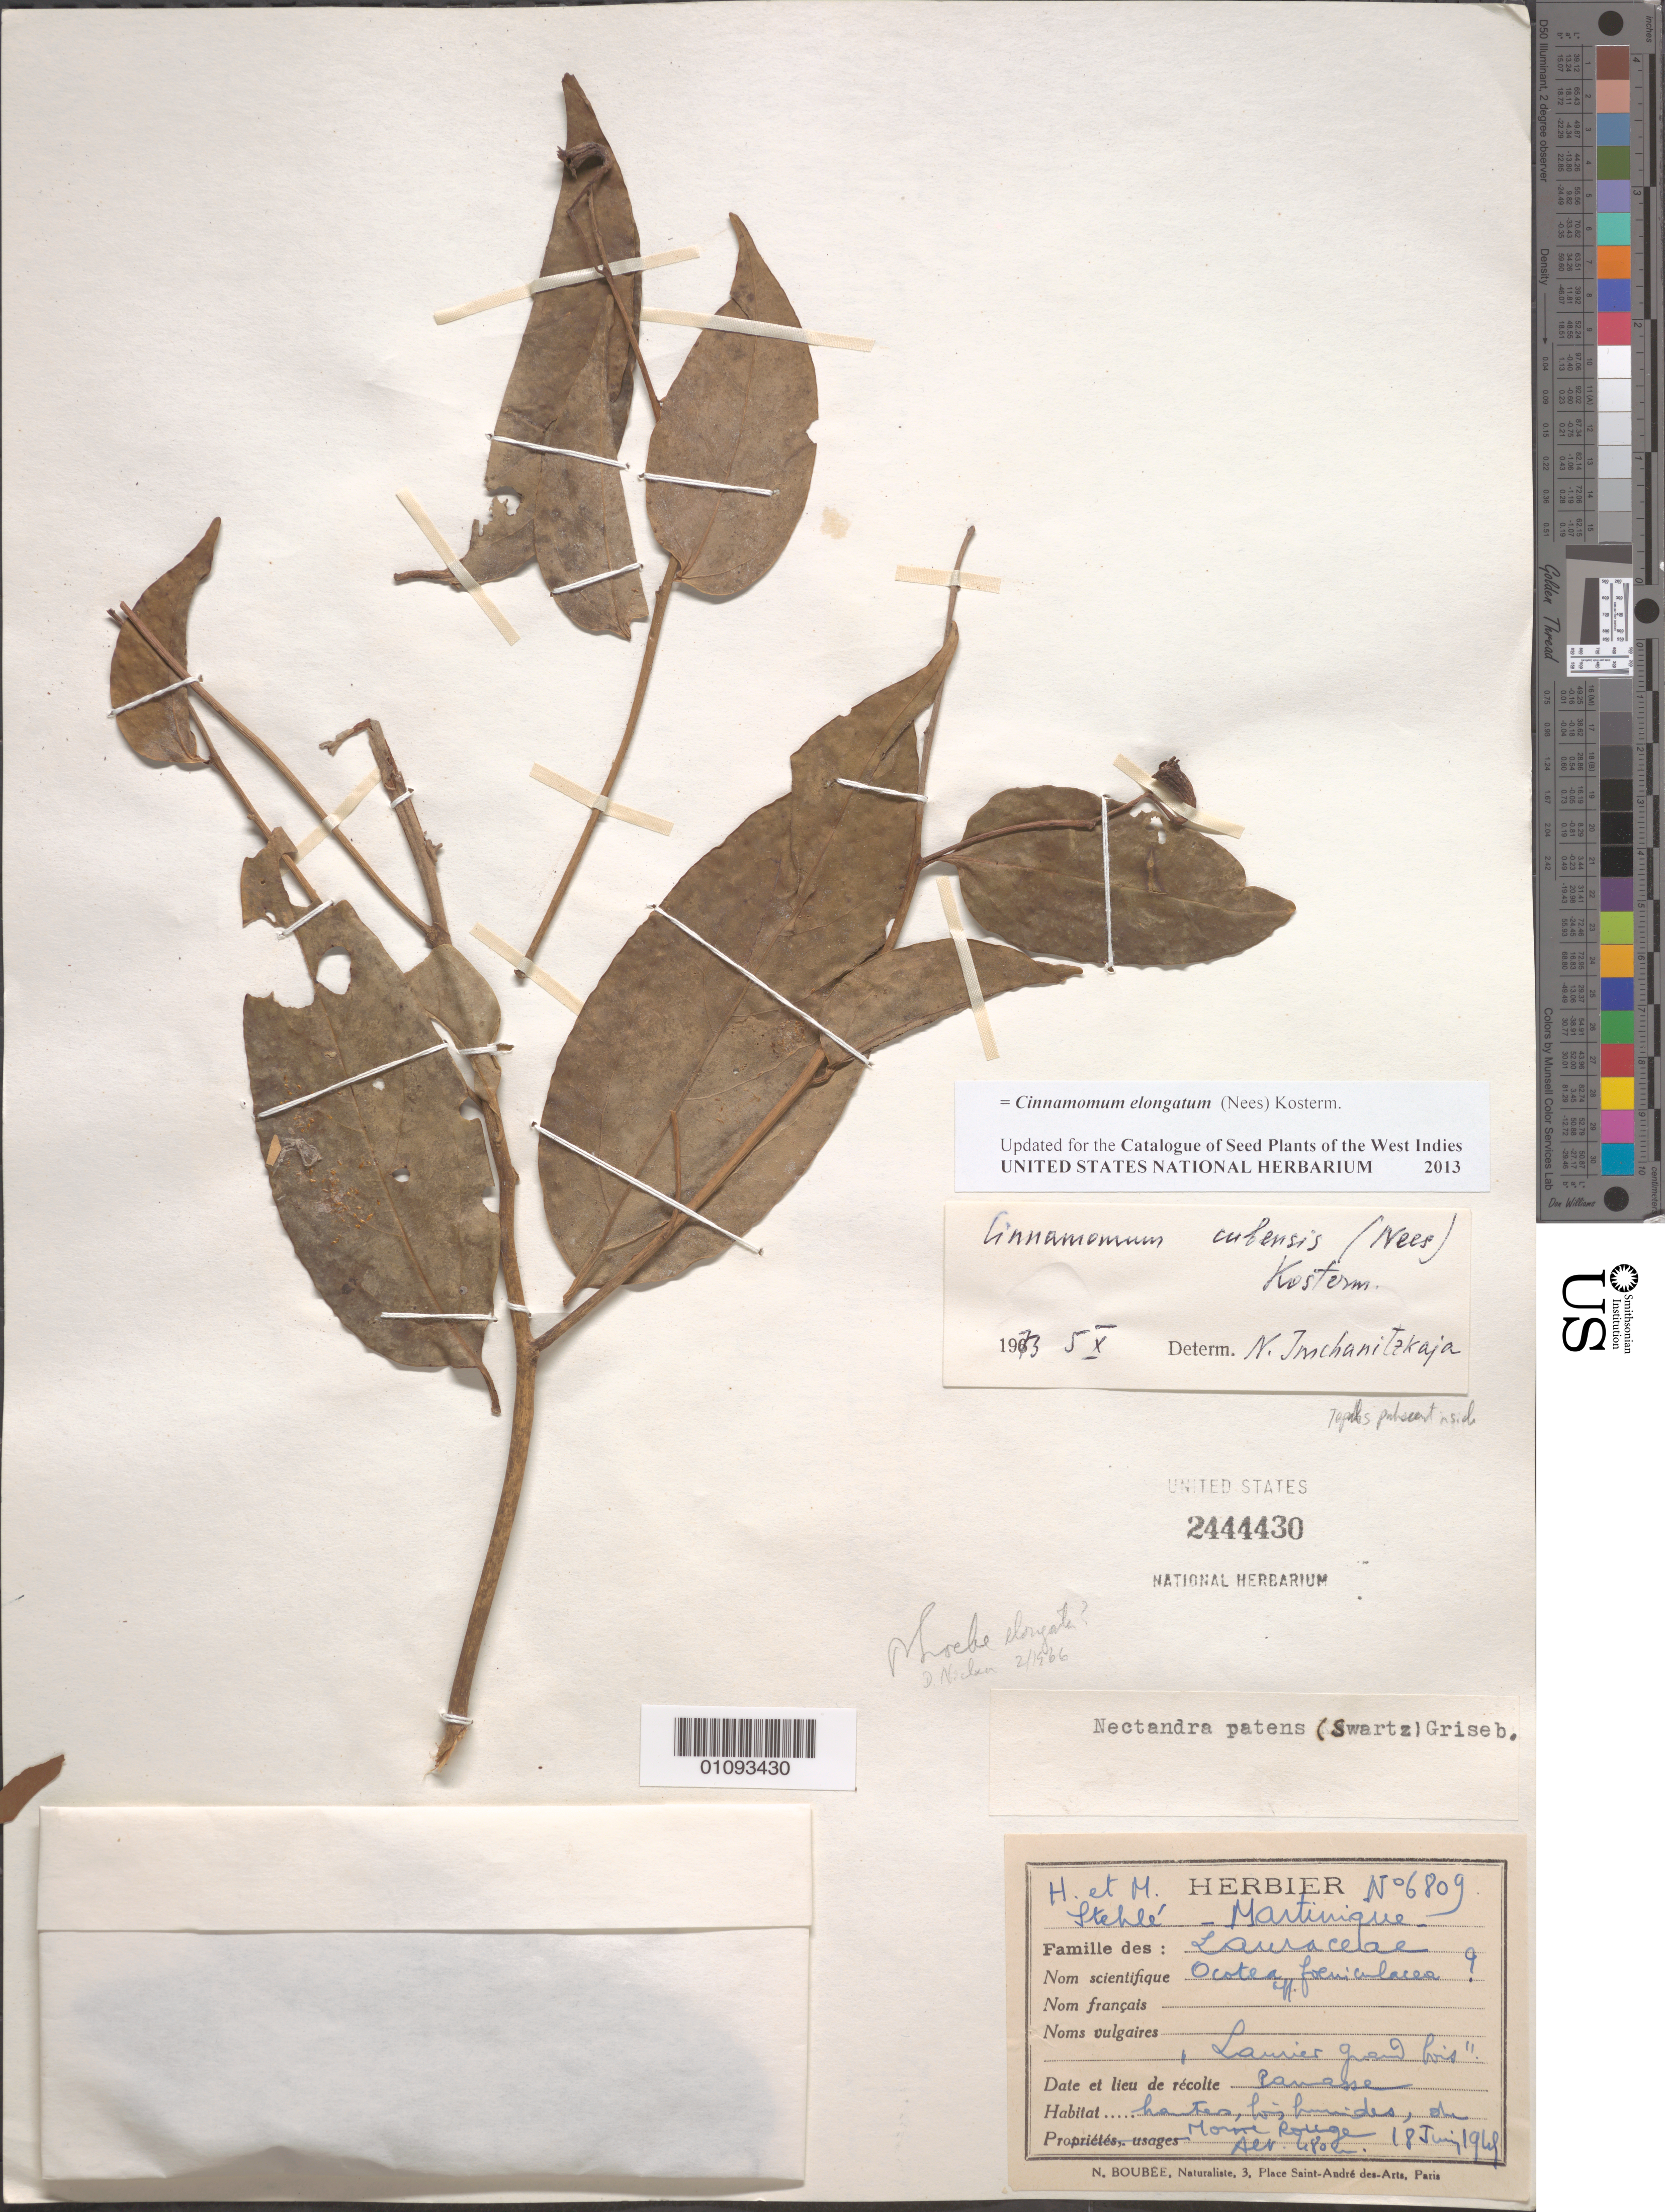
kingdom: Plantae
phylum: Tracheophyta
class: Magnoliopsida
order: Laurales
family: Lauraceae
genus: Cinnamomum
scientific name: Cinnamomum elongatum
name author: (Nees) Kosterm.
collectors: H. Stehlé & M. Stehlé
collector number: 6809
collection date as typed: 18 Jul 1941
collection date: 1941-07-18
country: Martinique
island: Martinique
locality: Monte Rouge.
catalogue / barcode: US 2444430